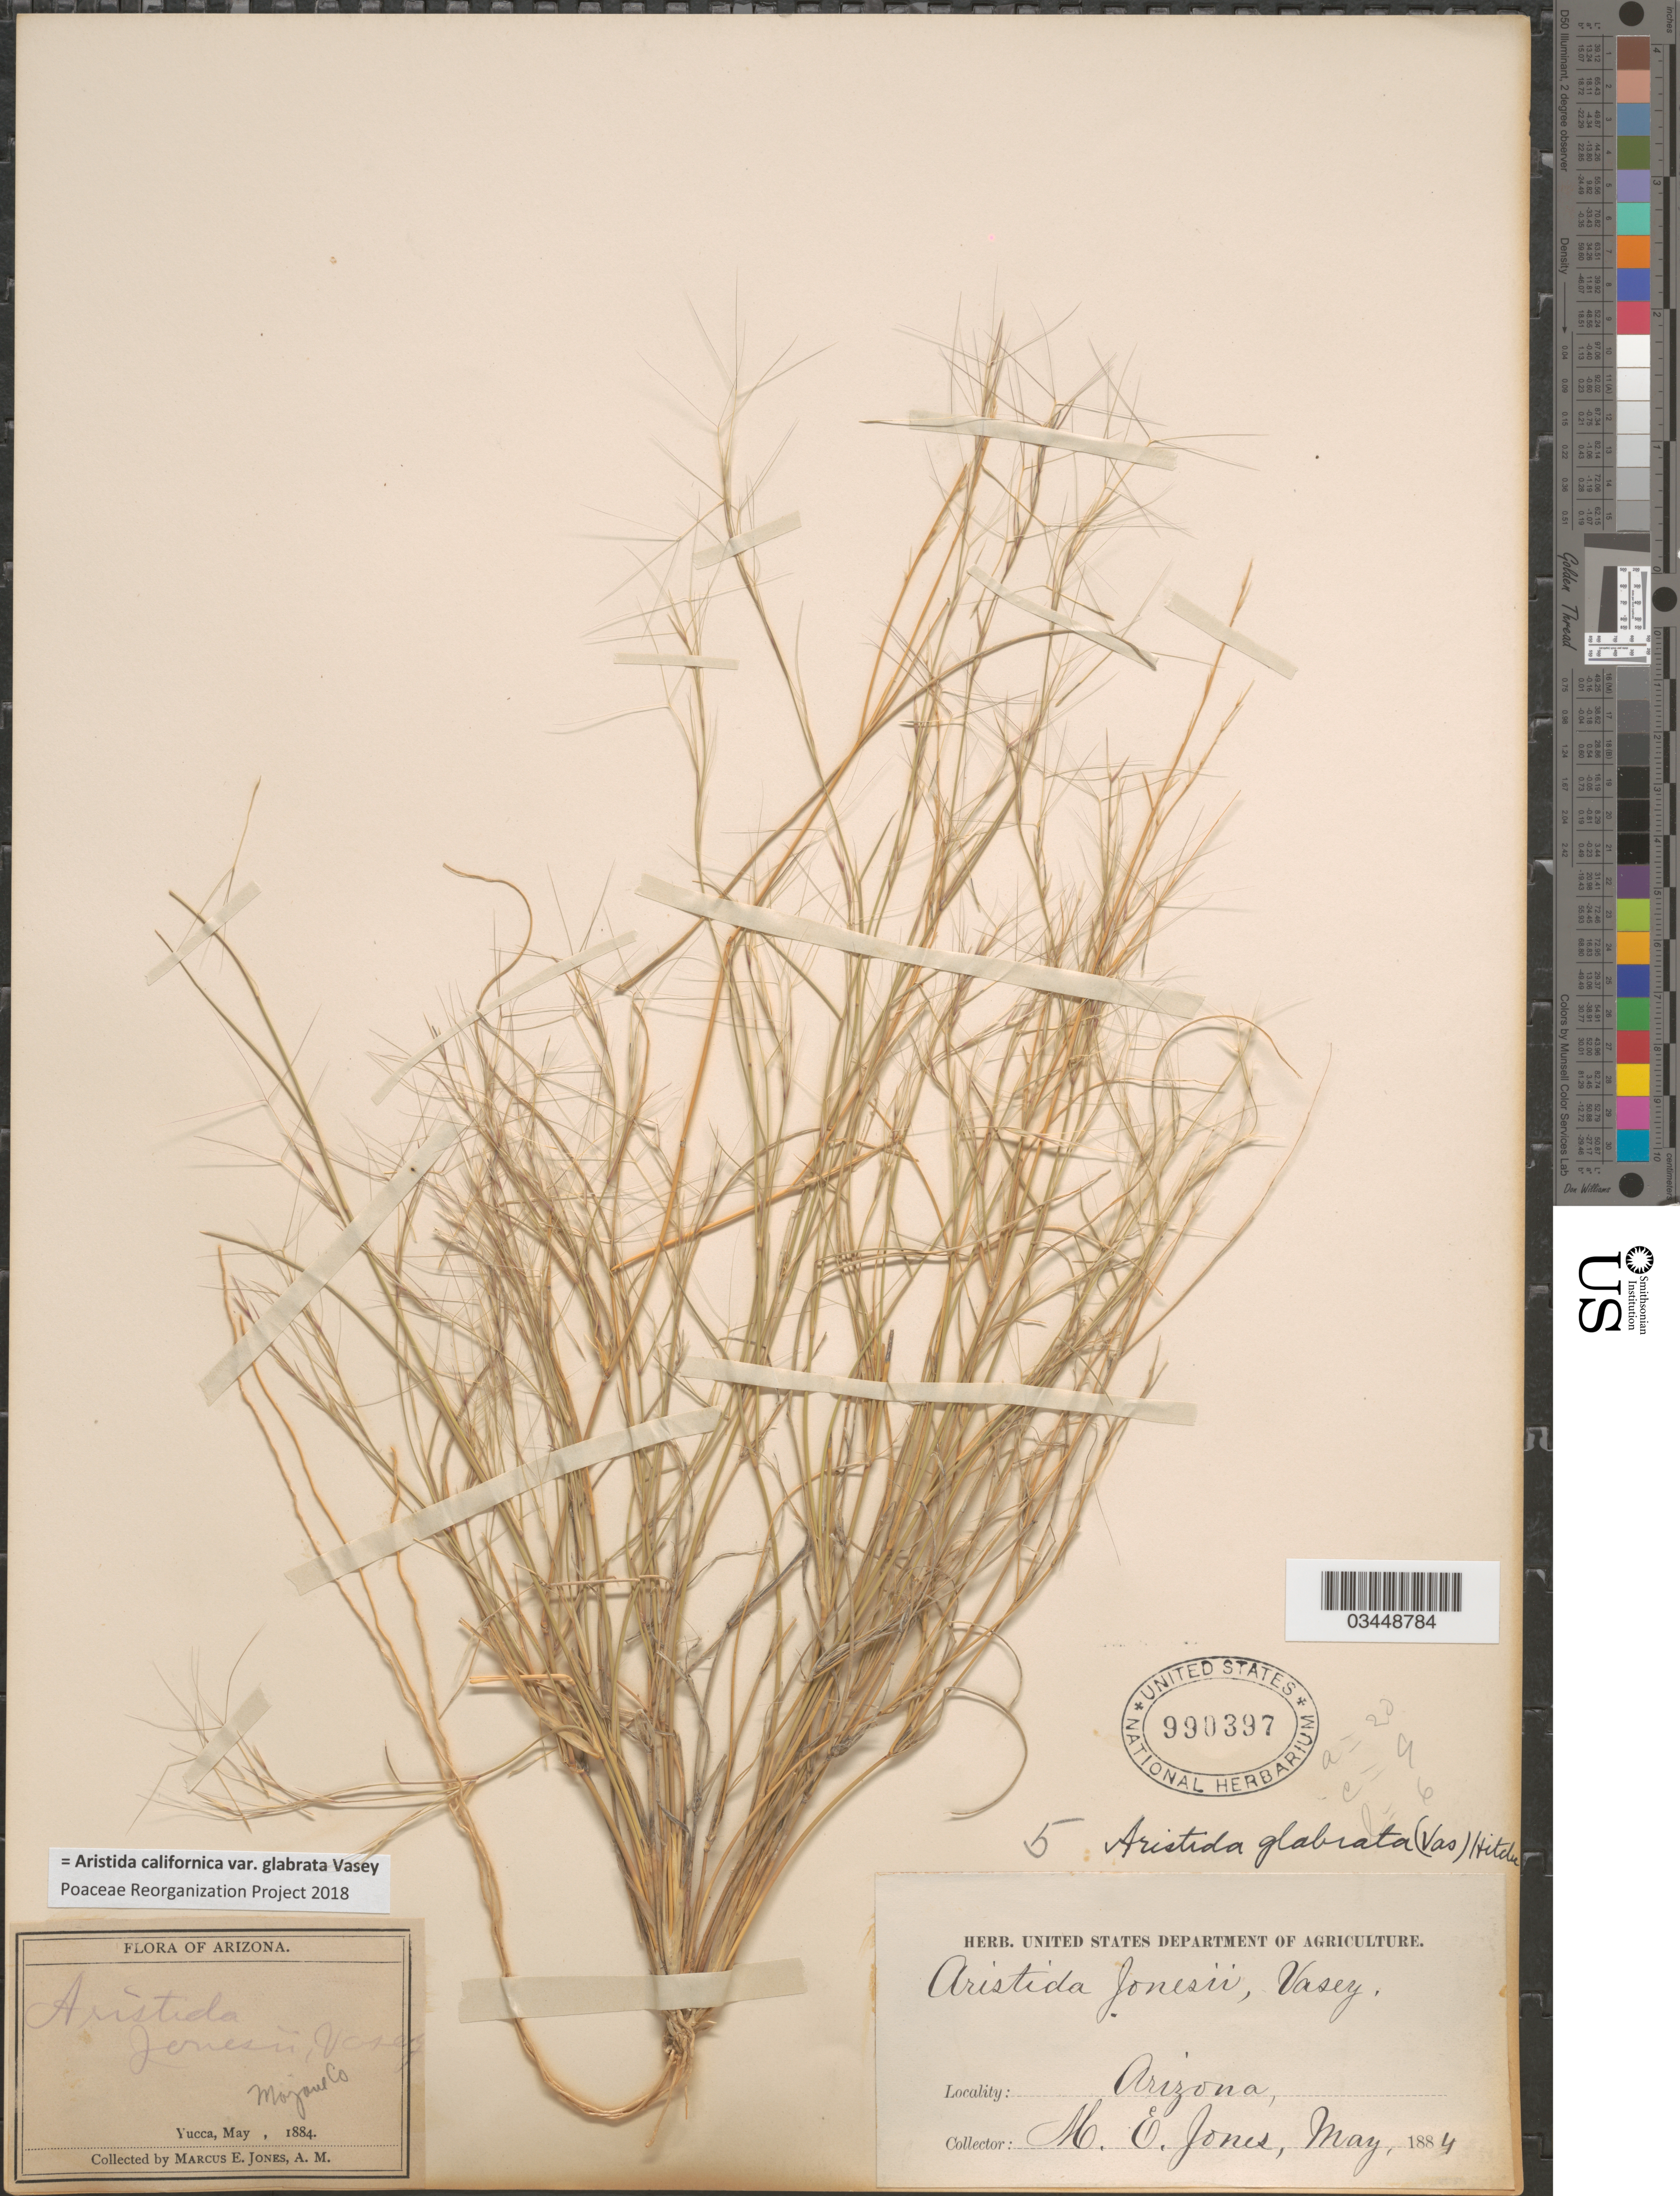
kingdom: Plantae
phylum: Tracheophyta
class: Liliopsida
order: Poales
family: Poaceae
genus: Aristida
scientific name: Aristida californica var. glabrata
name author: Vasey in Brandegee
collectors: M. E. Jones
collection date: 1884-05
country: United States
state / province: Arizona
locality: Mojave Co. Yucca.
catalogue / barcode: US 990397